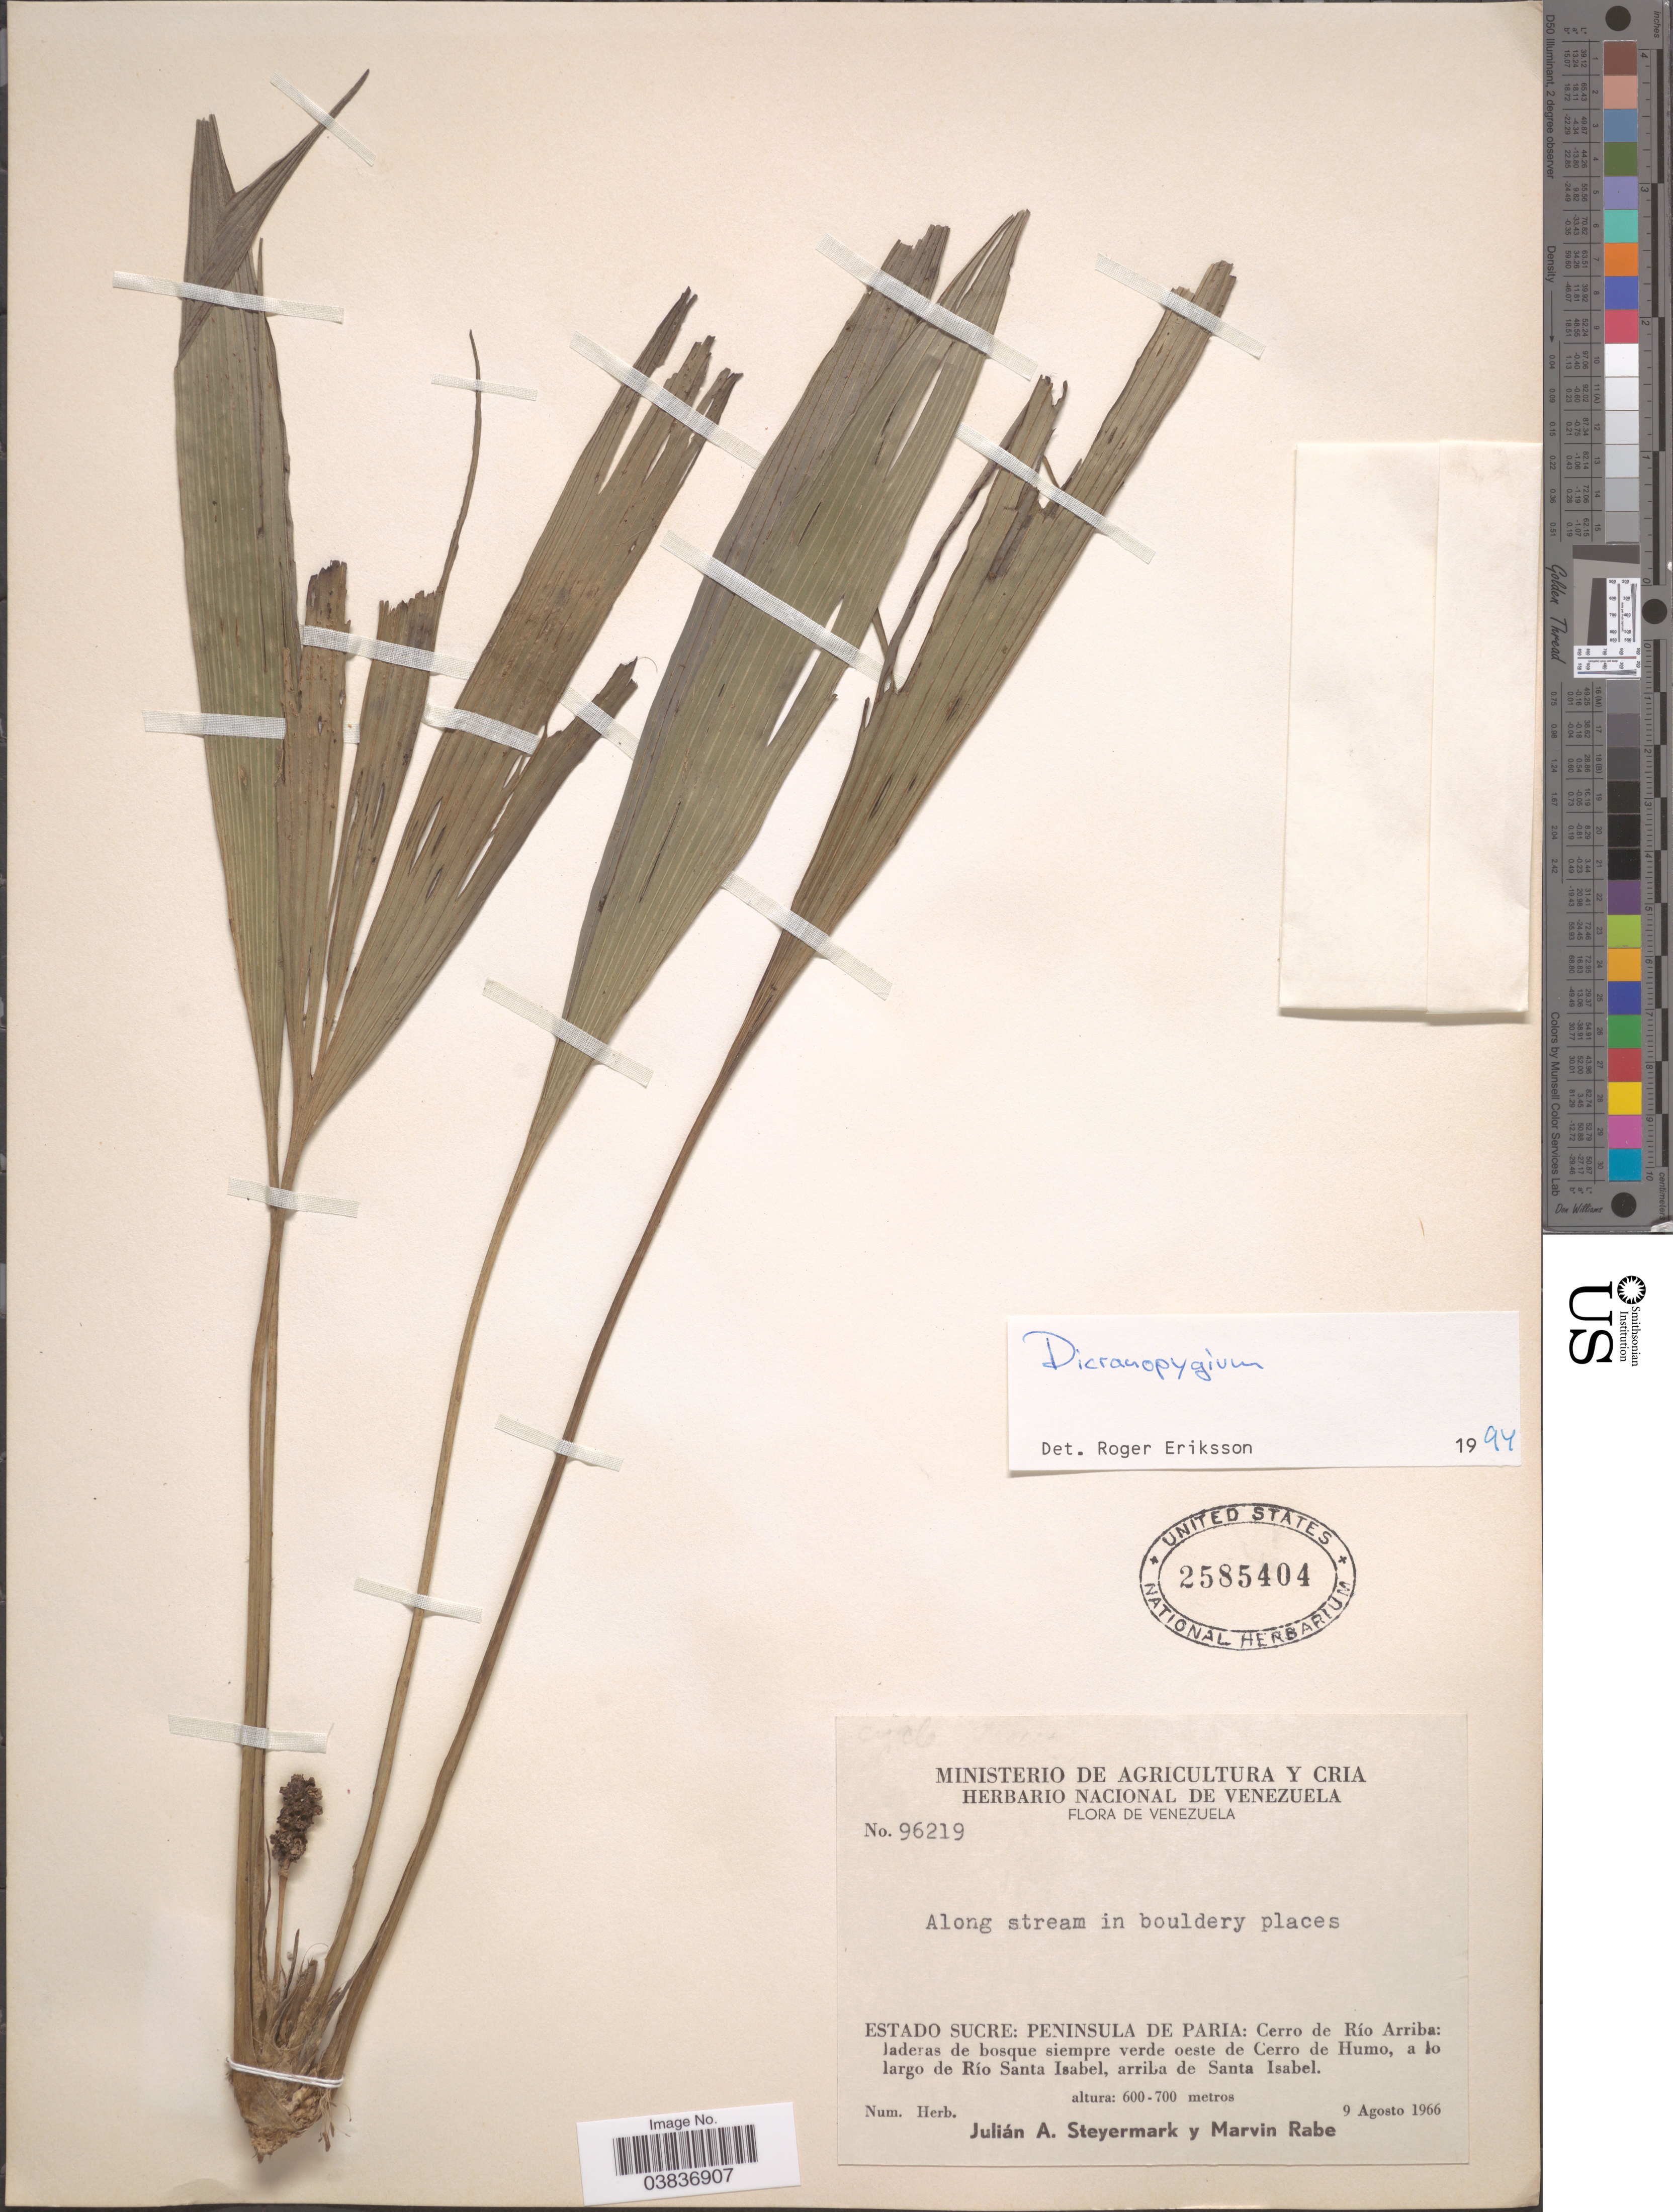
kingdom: Plantae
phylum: Tracheophyta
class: Liliopsida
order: Pandanales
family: Cyclanthaceae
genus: Dicranopygium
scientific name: Dicranopygium sp.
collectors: J. Steyermark & M. Rabe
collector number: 96219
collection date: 1966-08-09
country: Venezuela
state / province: Sucre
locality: Peninsula de Paria: Cerro de Río Arriba: laderas de bosque siempre verde oeste de Cerro de Humo, a lo largo de Río Santa Isabel, arriba de Santa Isabel.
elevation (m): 600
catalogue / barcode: US 2585404